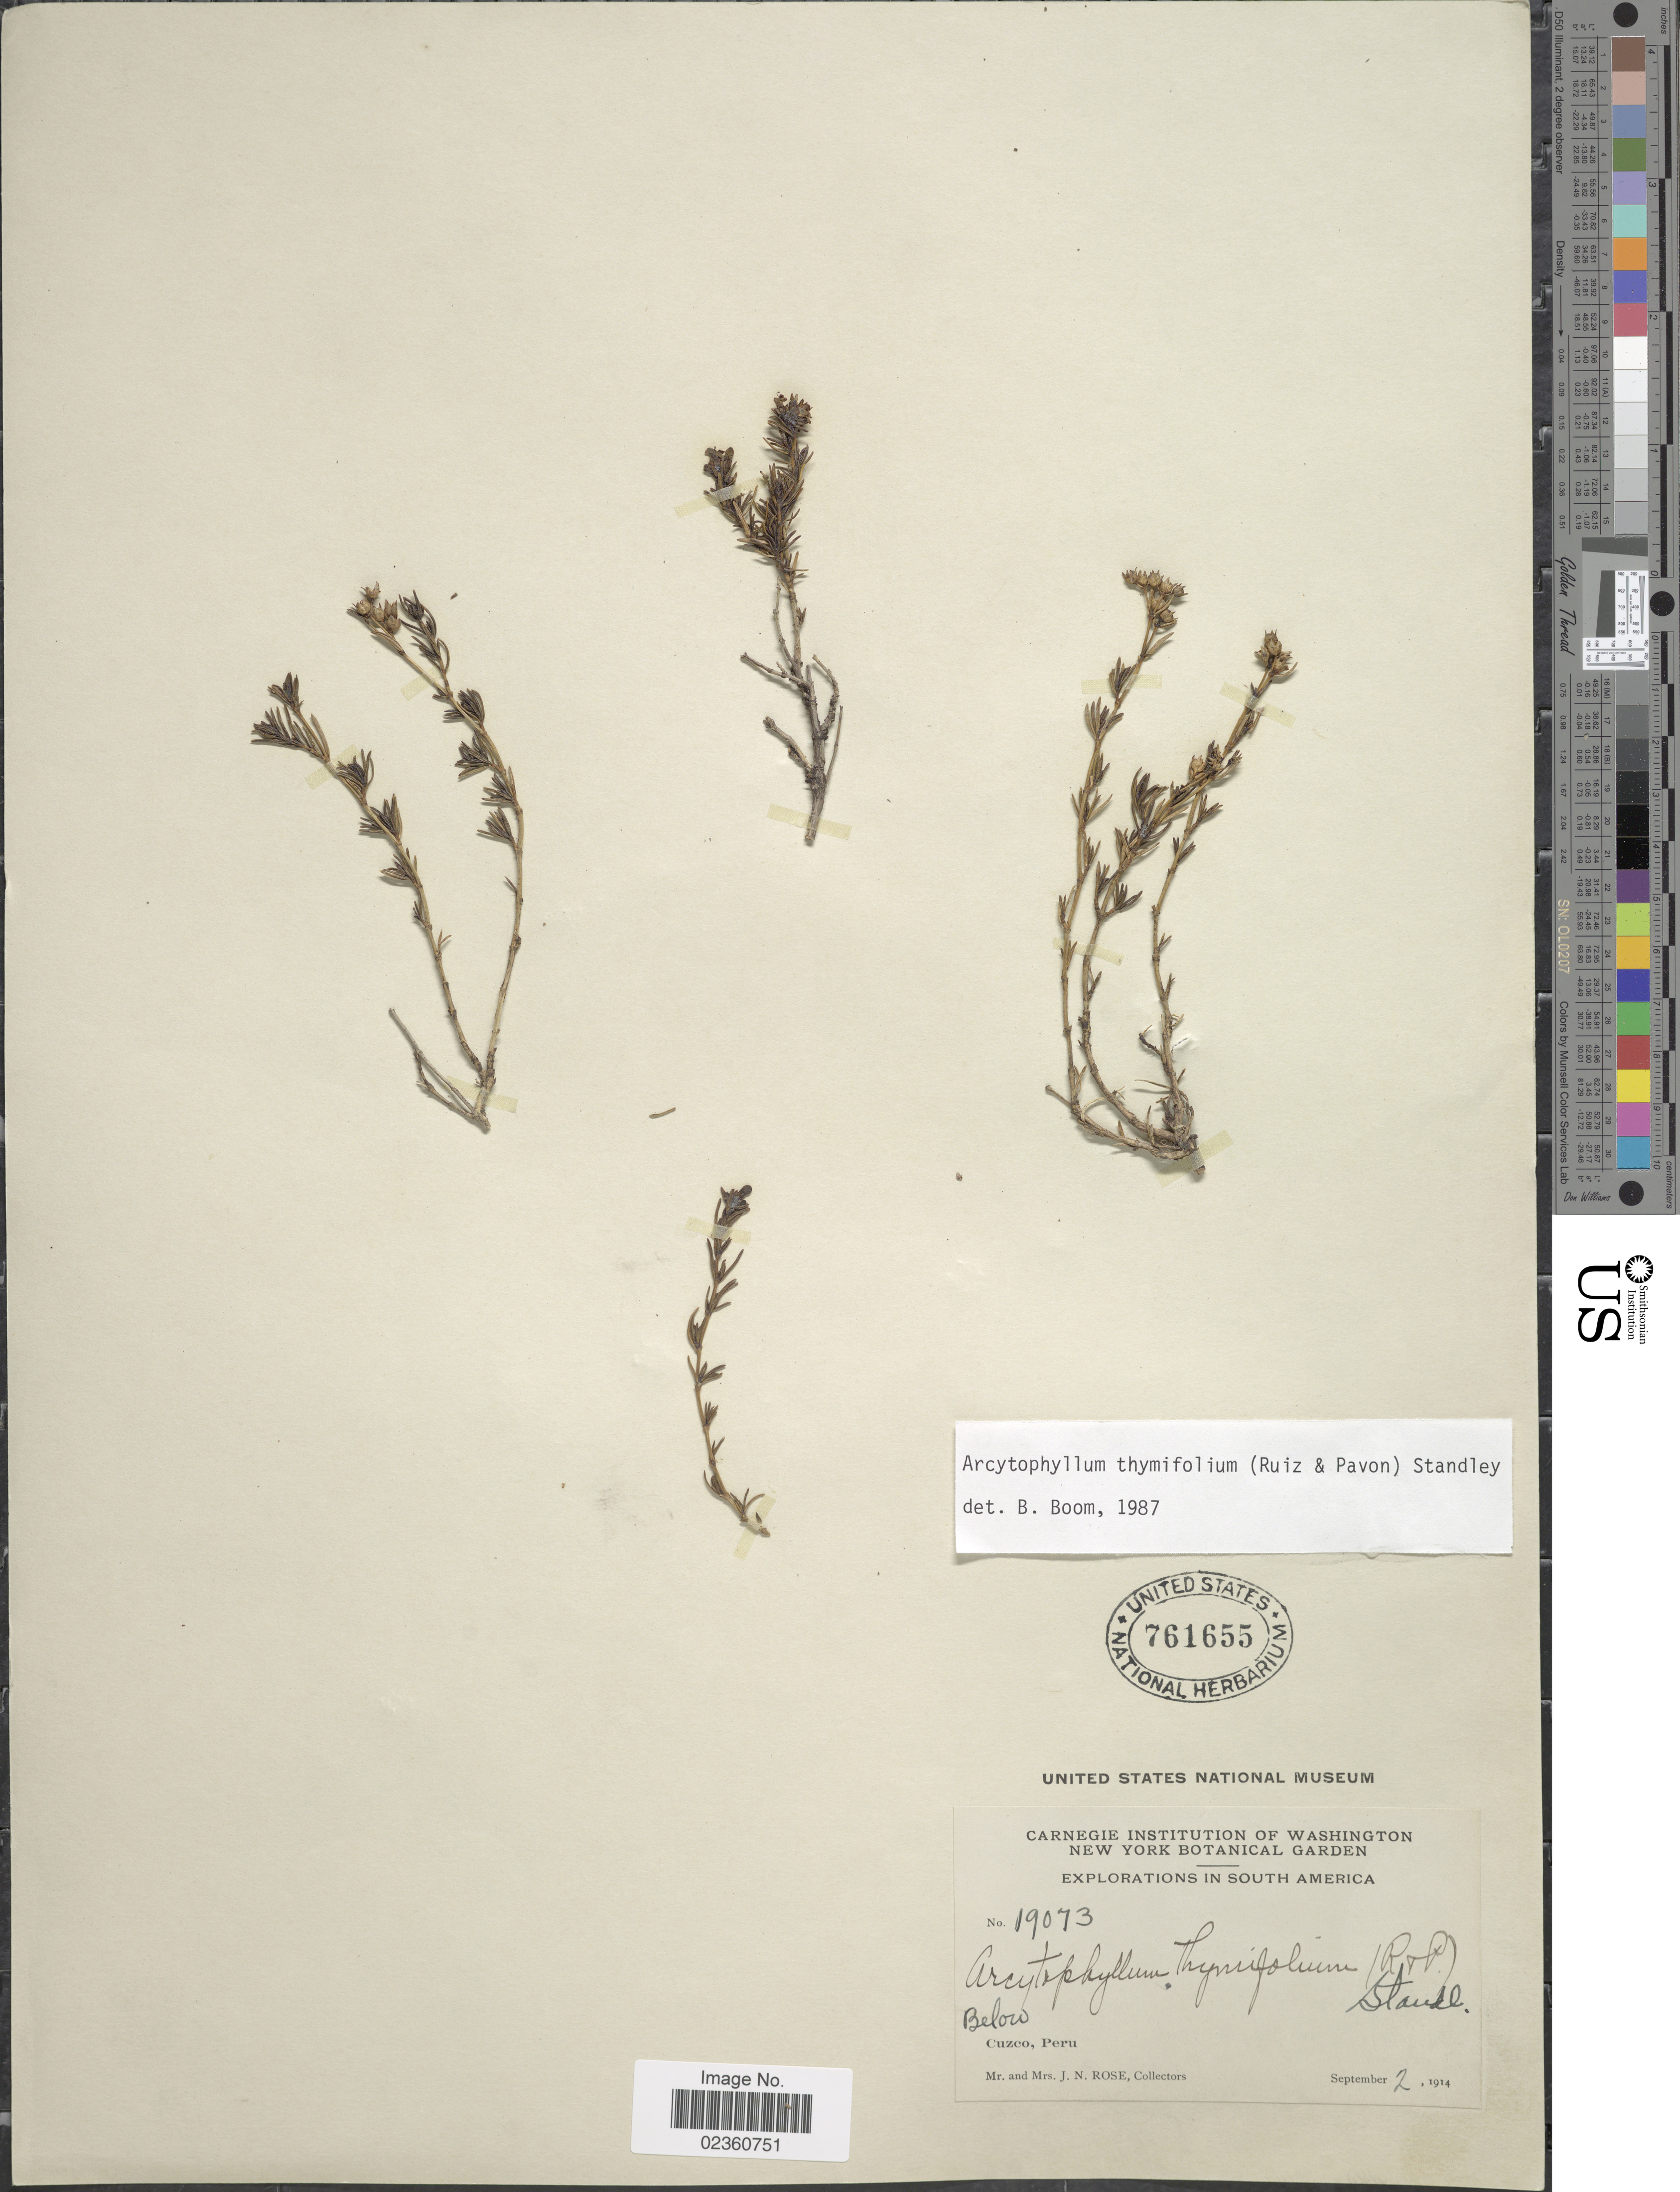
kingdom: Plantae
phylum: Tracheophyta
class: Magnoliopsida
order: Gentianales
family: Rubiaceae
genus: Arcytophyllum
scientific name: Arcytophyllum thymifolium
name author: (Ruiz & Pav.) Standl.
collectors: J. N. Rose & L. B. Rose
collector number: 19073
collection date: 1914-09-02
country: Peru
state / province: Cusco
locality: Below Cuzco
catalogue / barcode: US 761655